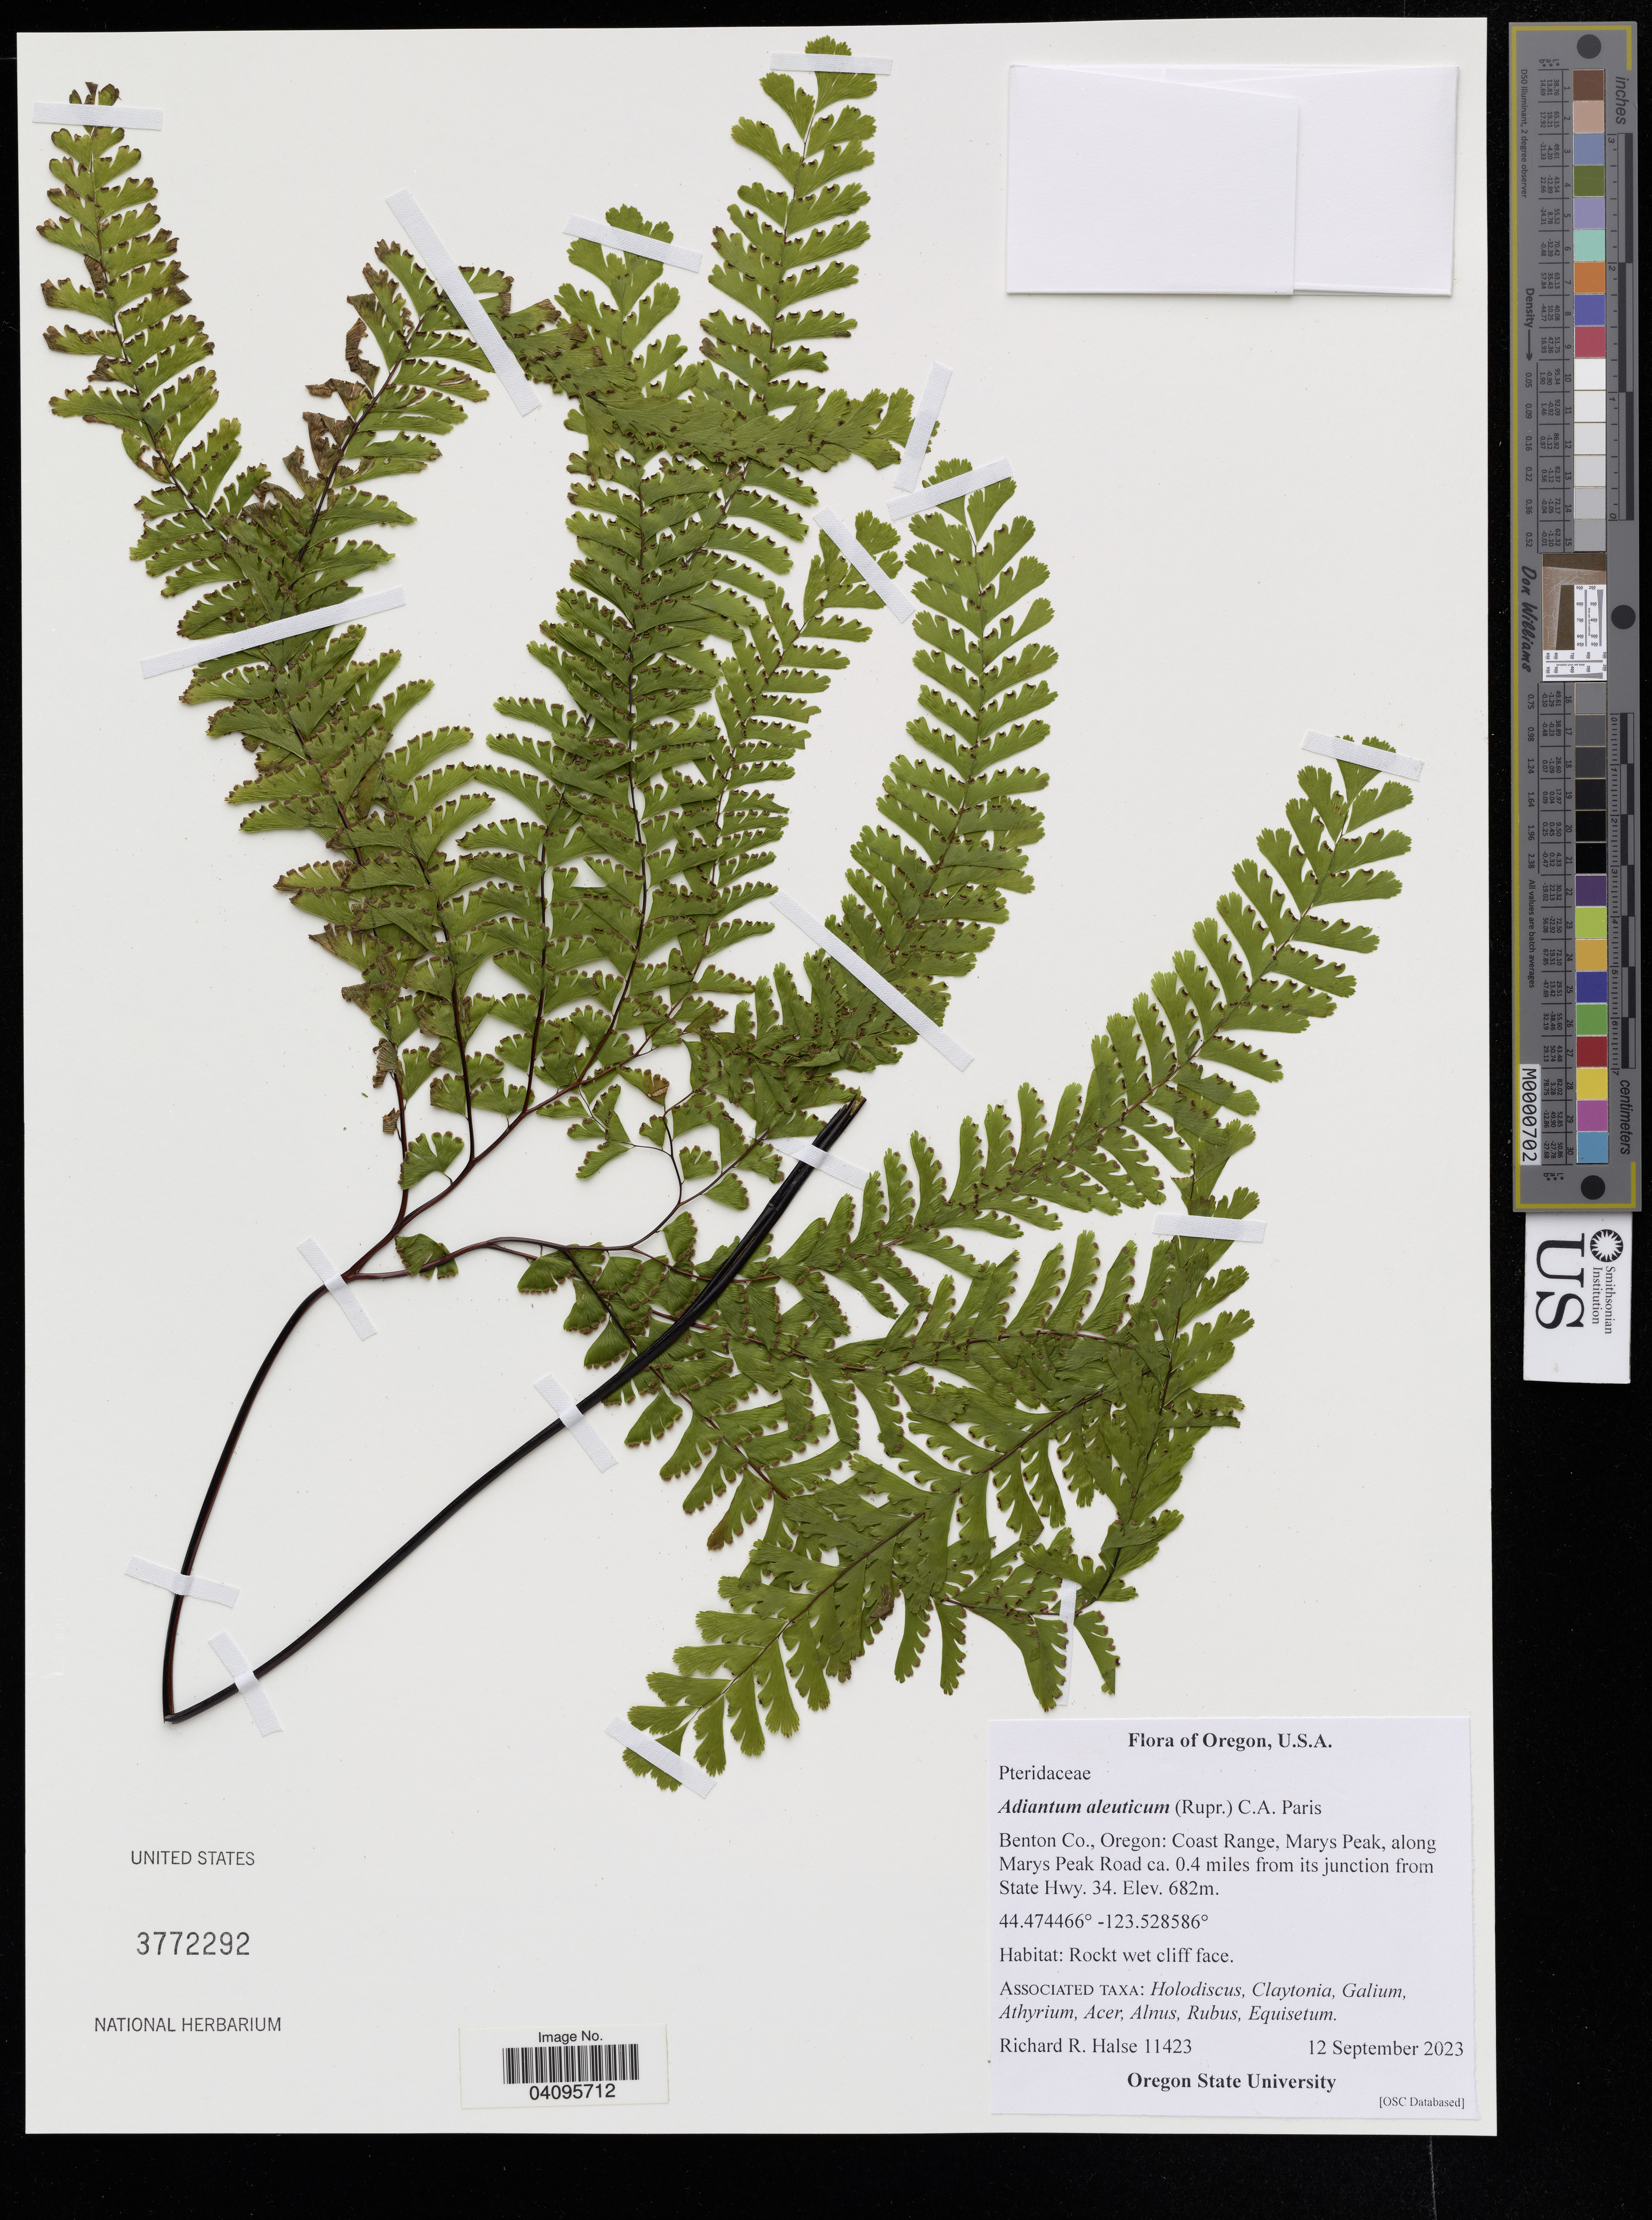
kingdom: Plantae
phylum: Tracheophyta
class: Polypodiopsida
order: Polypodiales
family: Pteridaceae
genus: Adiantum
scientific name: Adiantum aleuticum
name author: (Rupr.) C.A. Paris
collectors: R. Halse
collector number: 11423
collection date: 2023-09-12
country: United States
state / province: Oregon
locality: Benton Co., Marys Peak, along Marys Peak Road ca. 0.4 miles from its junction from State Hwy.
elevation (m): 682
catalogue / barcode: US 3772292